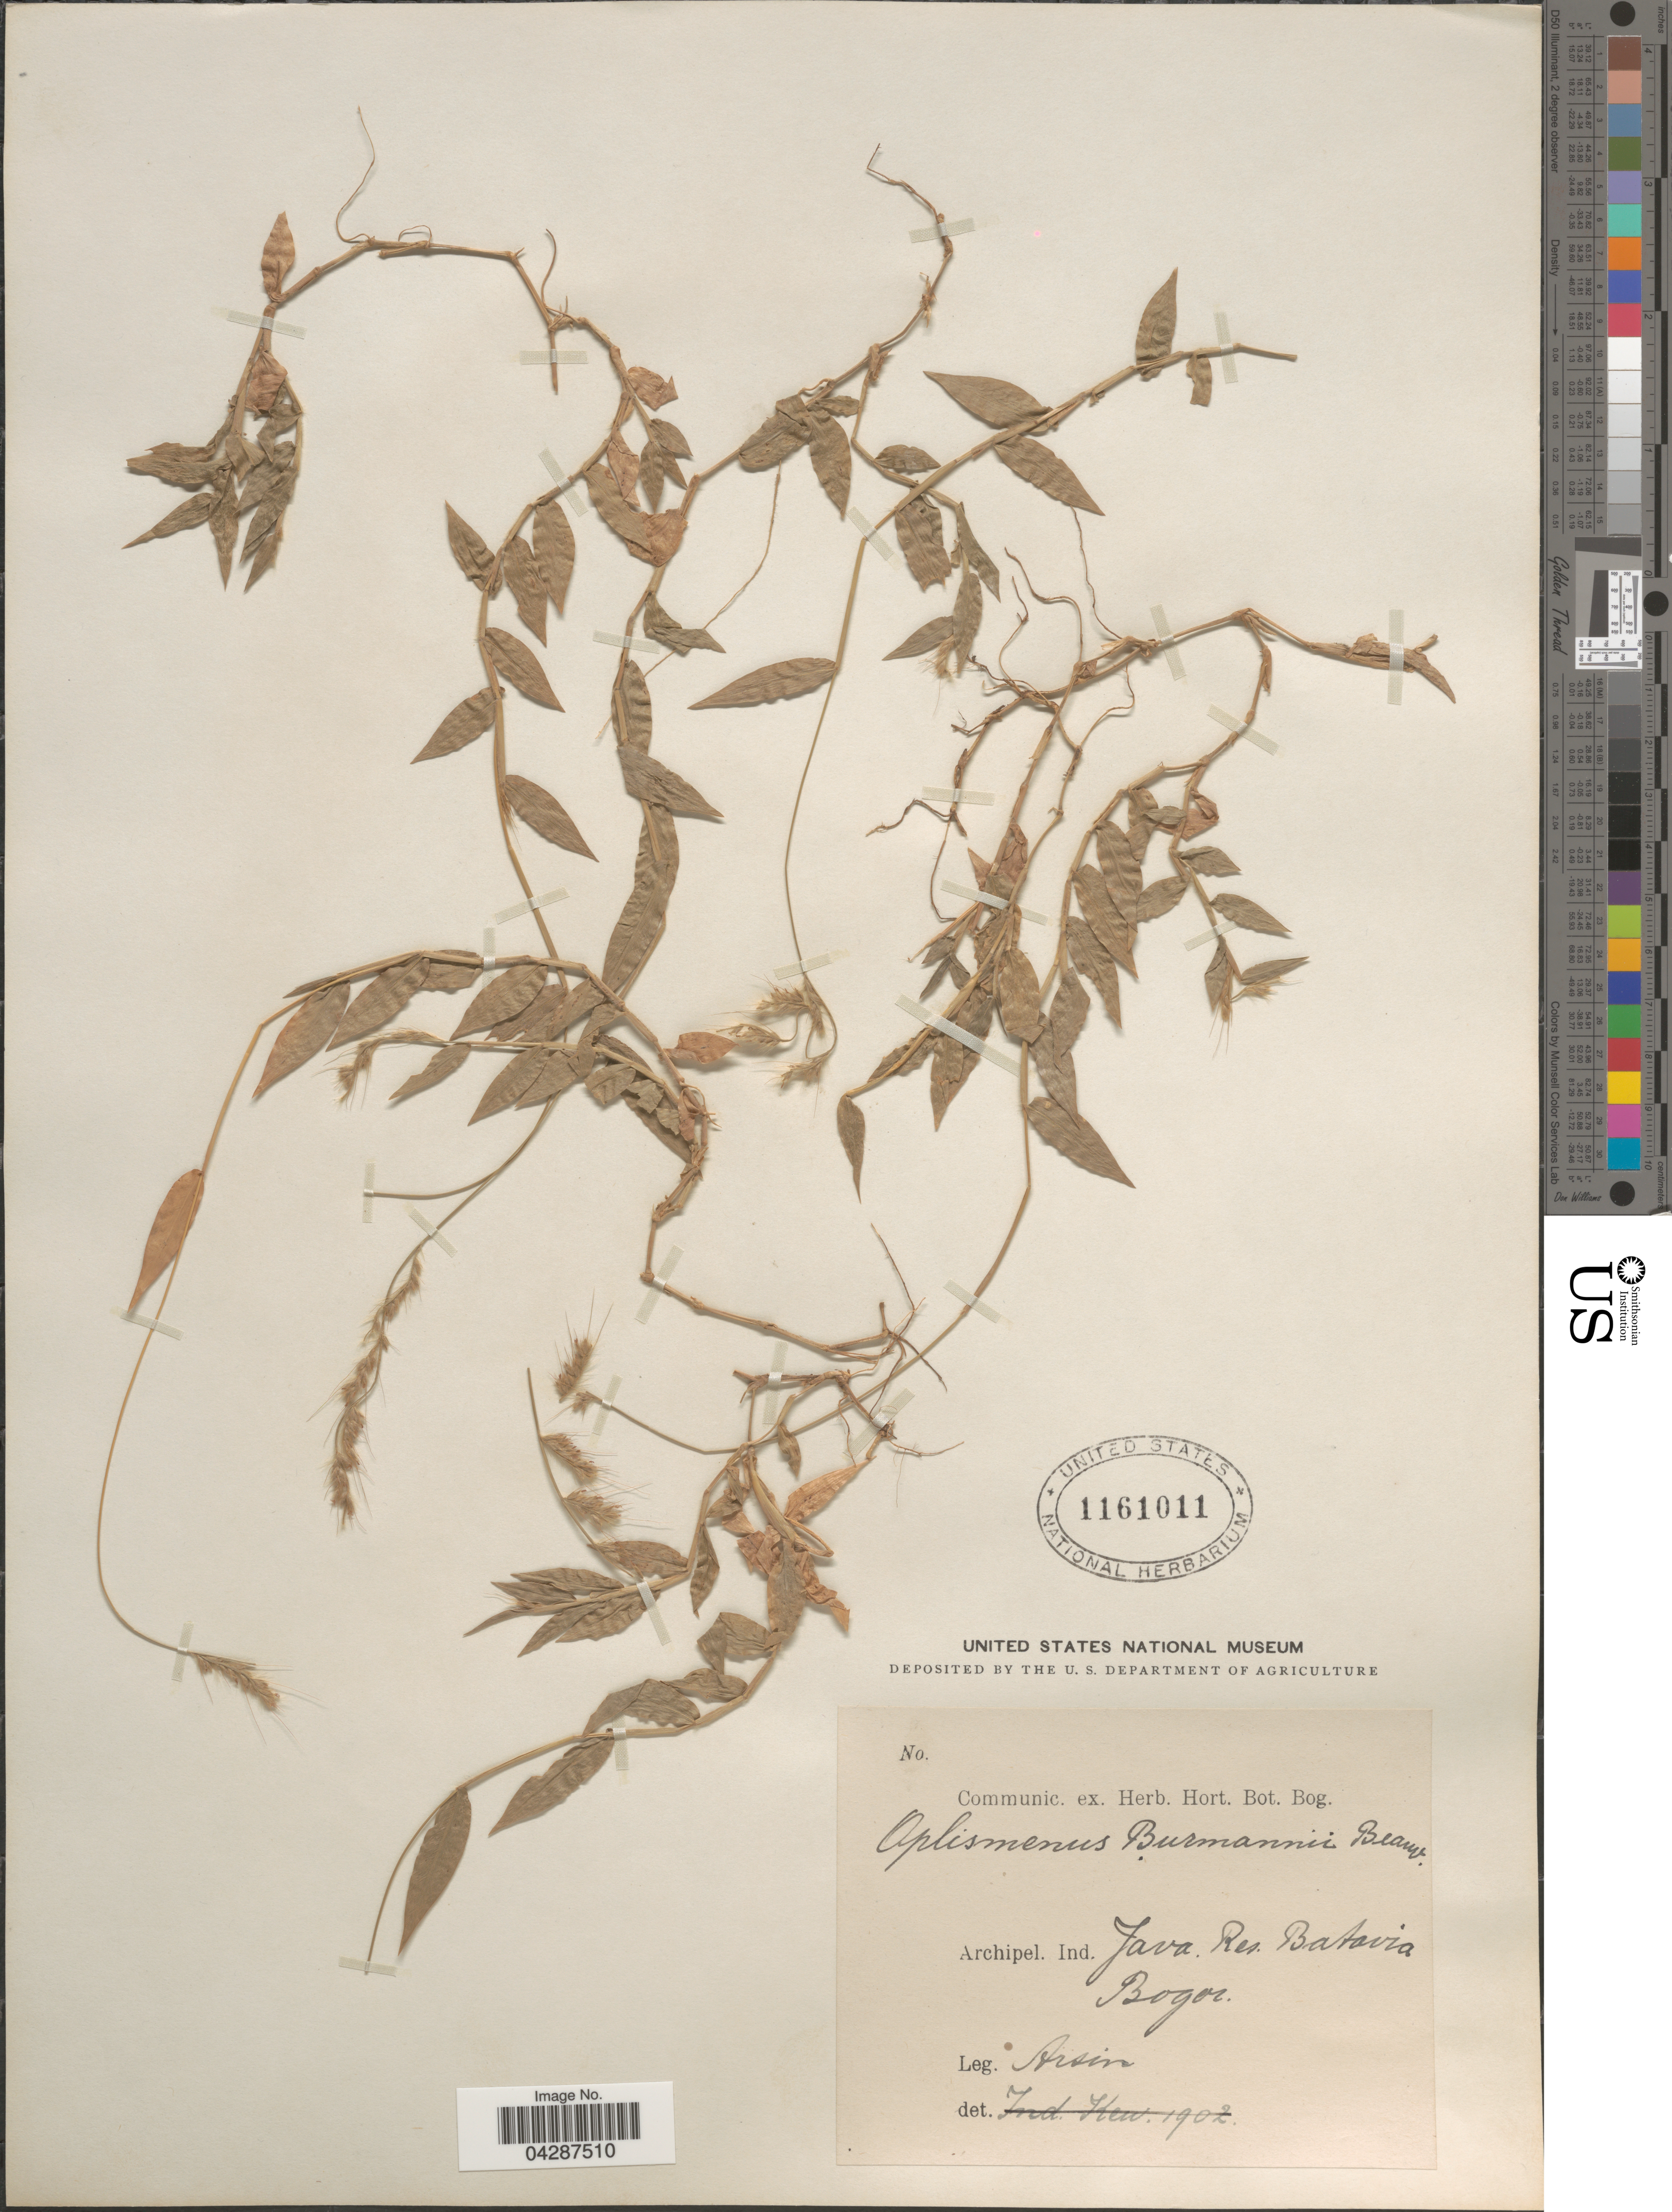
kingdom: Plantae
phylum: Tracheophyta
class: Liliopsida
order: Poales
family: Poaceae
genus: Oplismenus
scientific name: Oplismenus burmannii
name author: (Retz.) P. Beauv.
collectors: Arsin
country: Indonesia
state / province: Java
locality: Res. Batavia Bogor.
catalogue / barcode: US 1161011